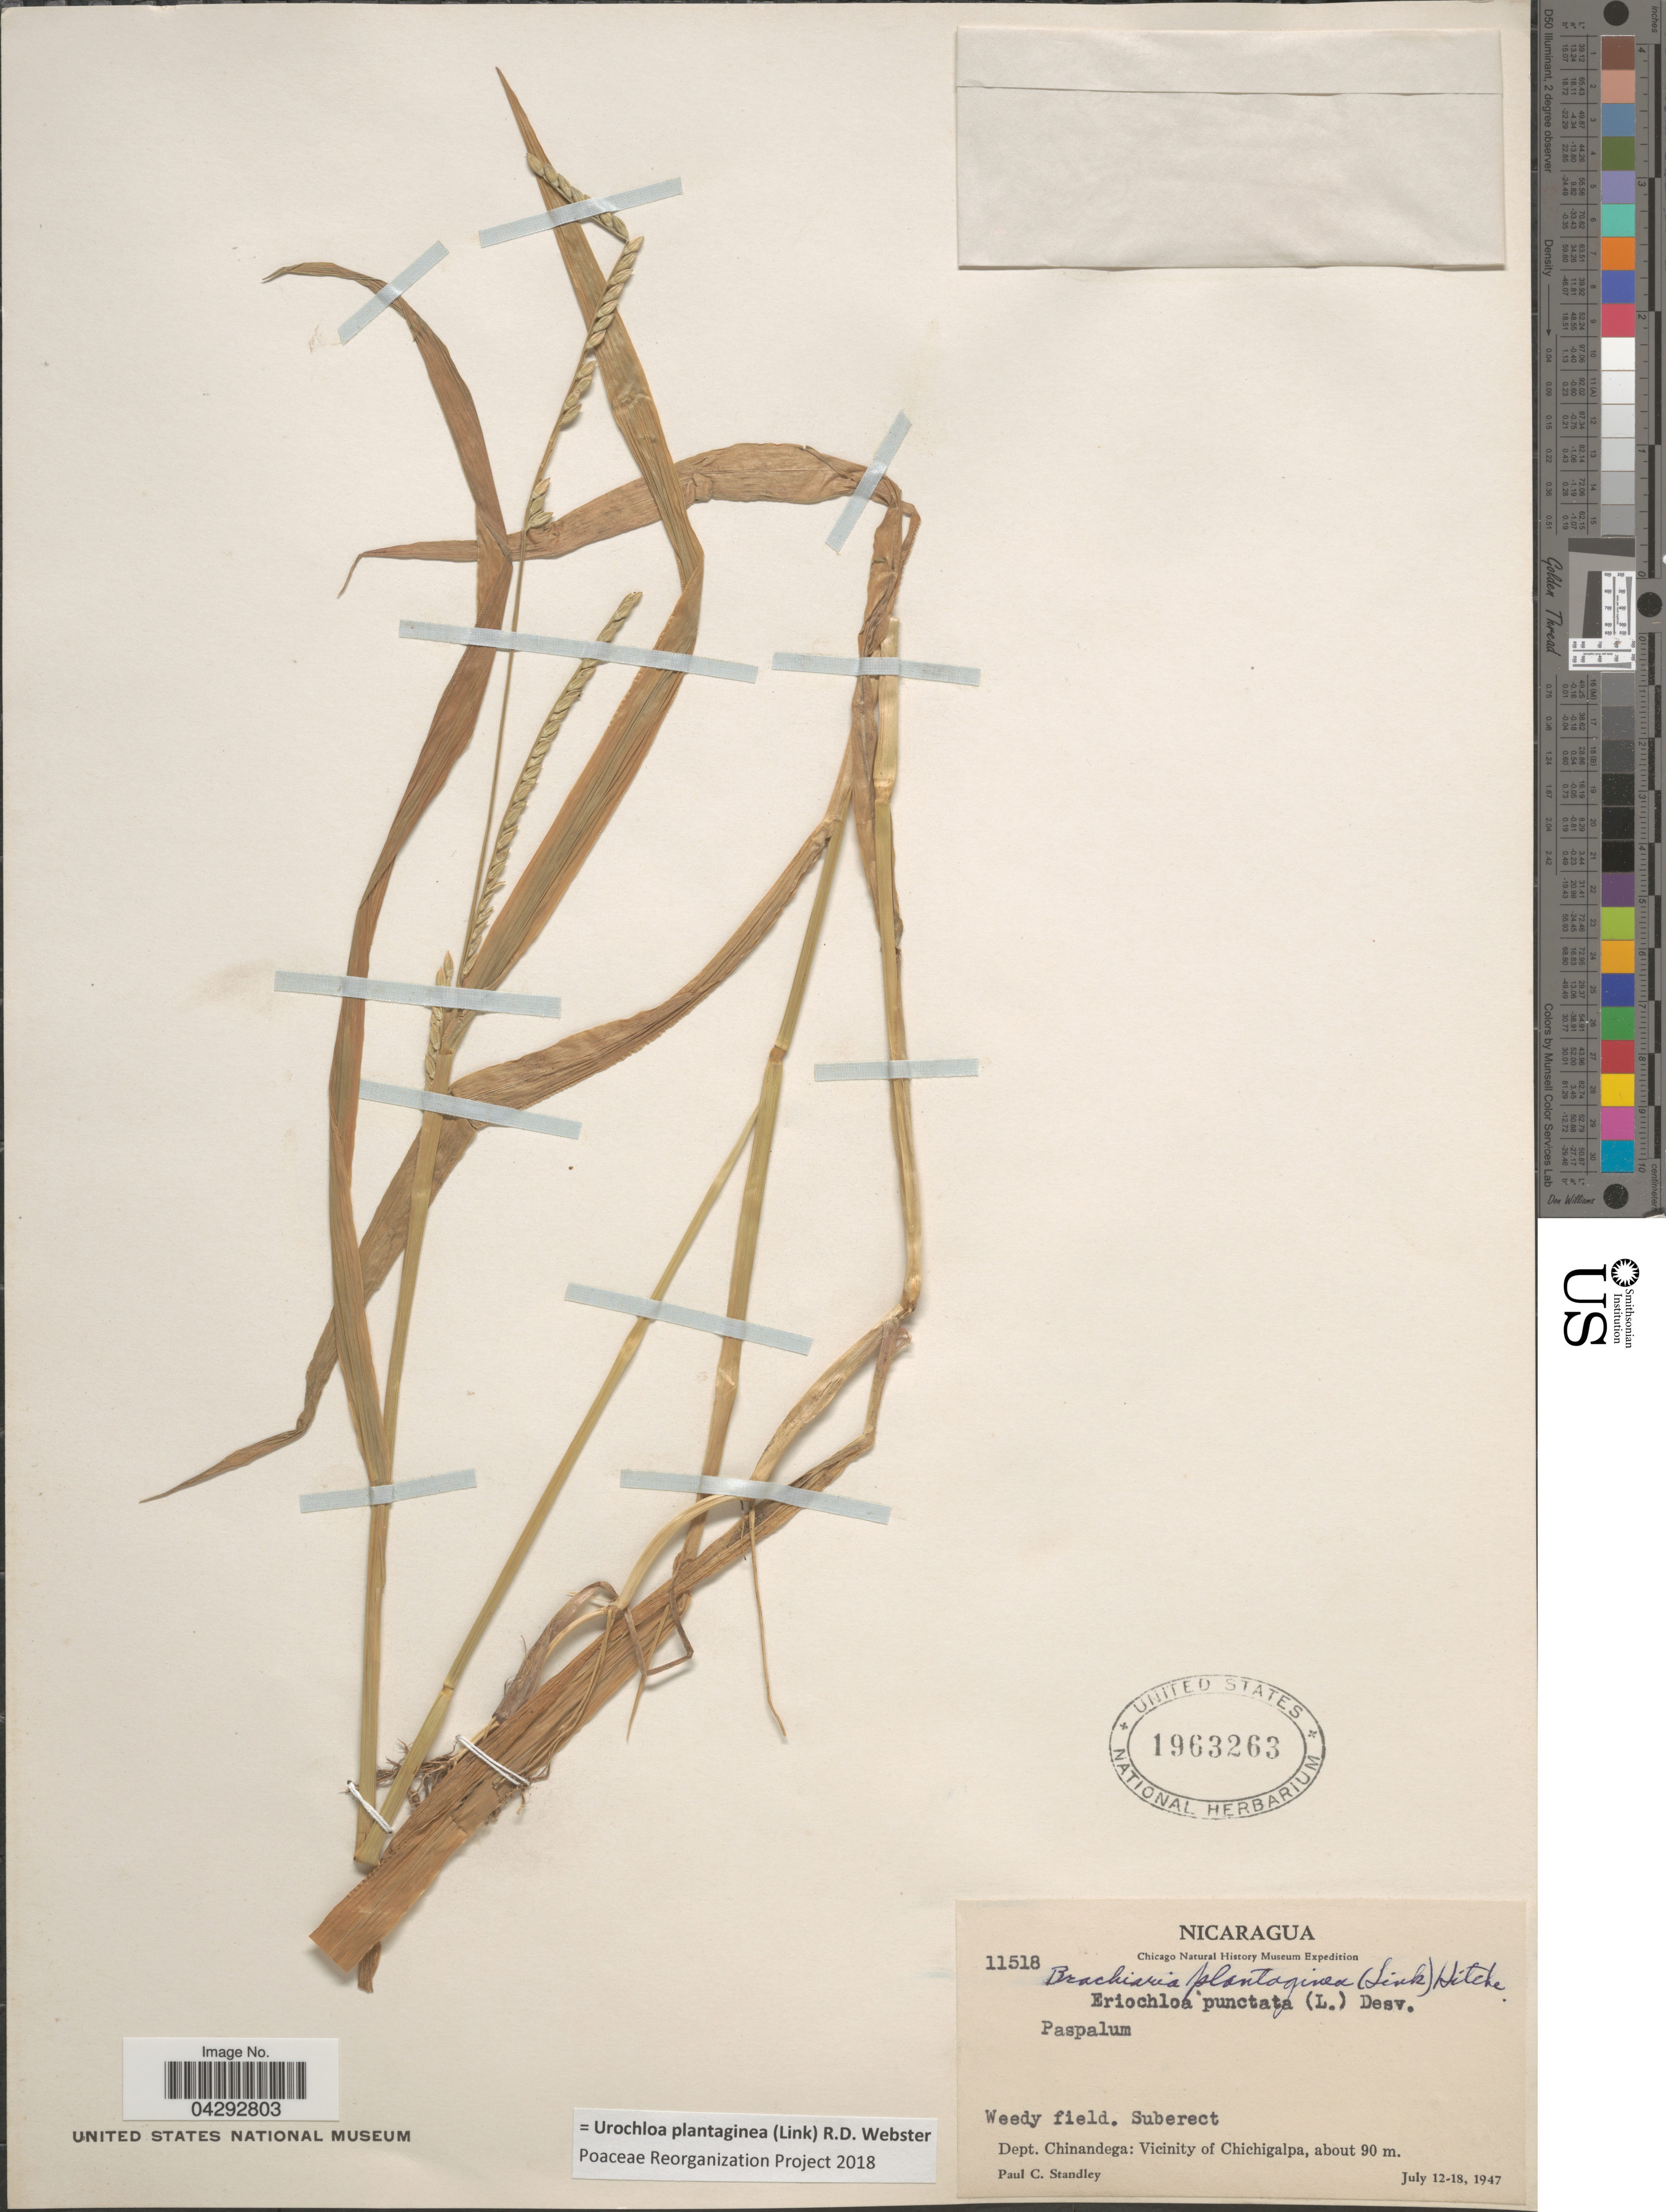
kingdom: Plantae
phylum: Tracheophyta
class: Liliopsida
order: Poales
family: Poaceae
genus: Urochloa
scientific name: Urochloa plantaginea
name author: (Link) R.D. Webster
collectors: P. C. Standley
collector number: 11518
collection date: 1947-07-12/1947-07-18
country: Nicaragua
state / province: Chinandega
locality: Chicago Natural History Museum Expedition. Dept. Chinandega: Vicinity of Chichigalpa, abnout 90 m.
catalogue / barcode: US 1963263